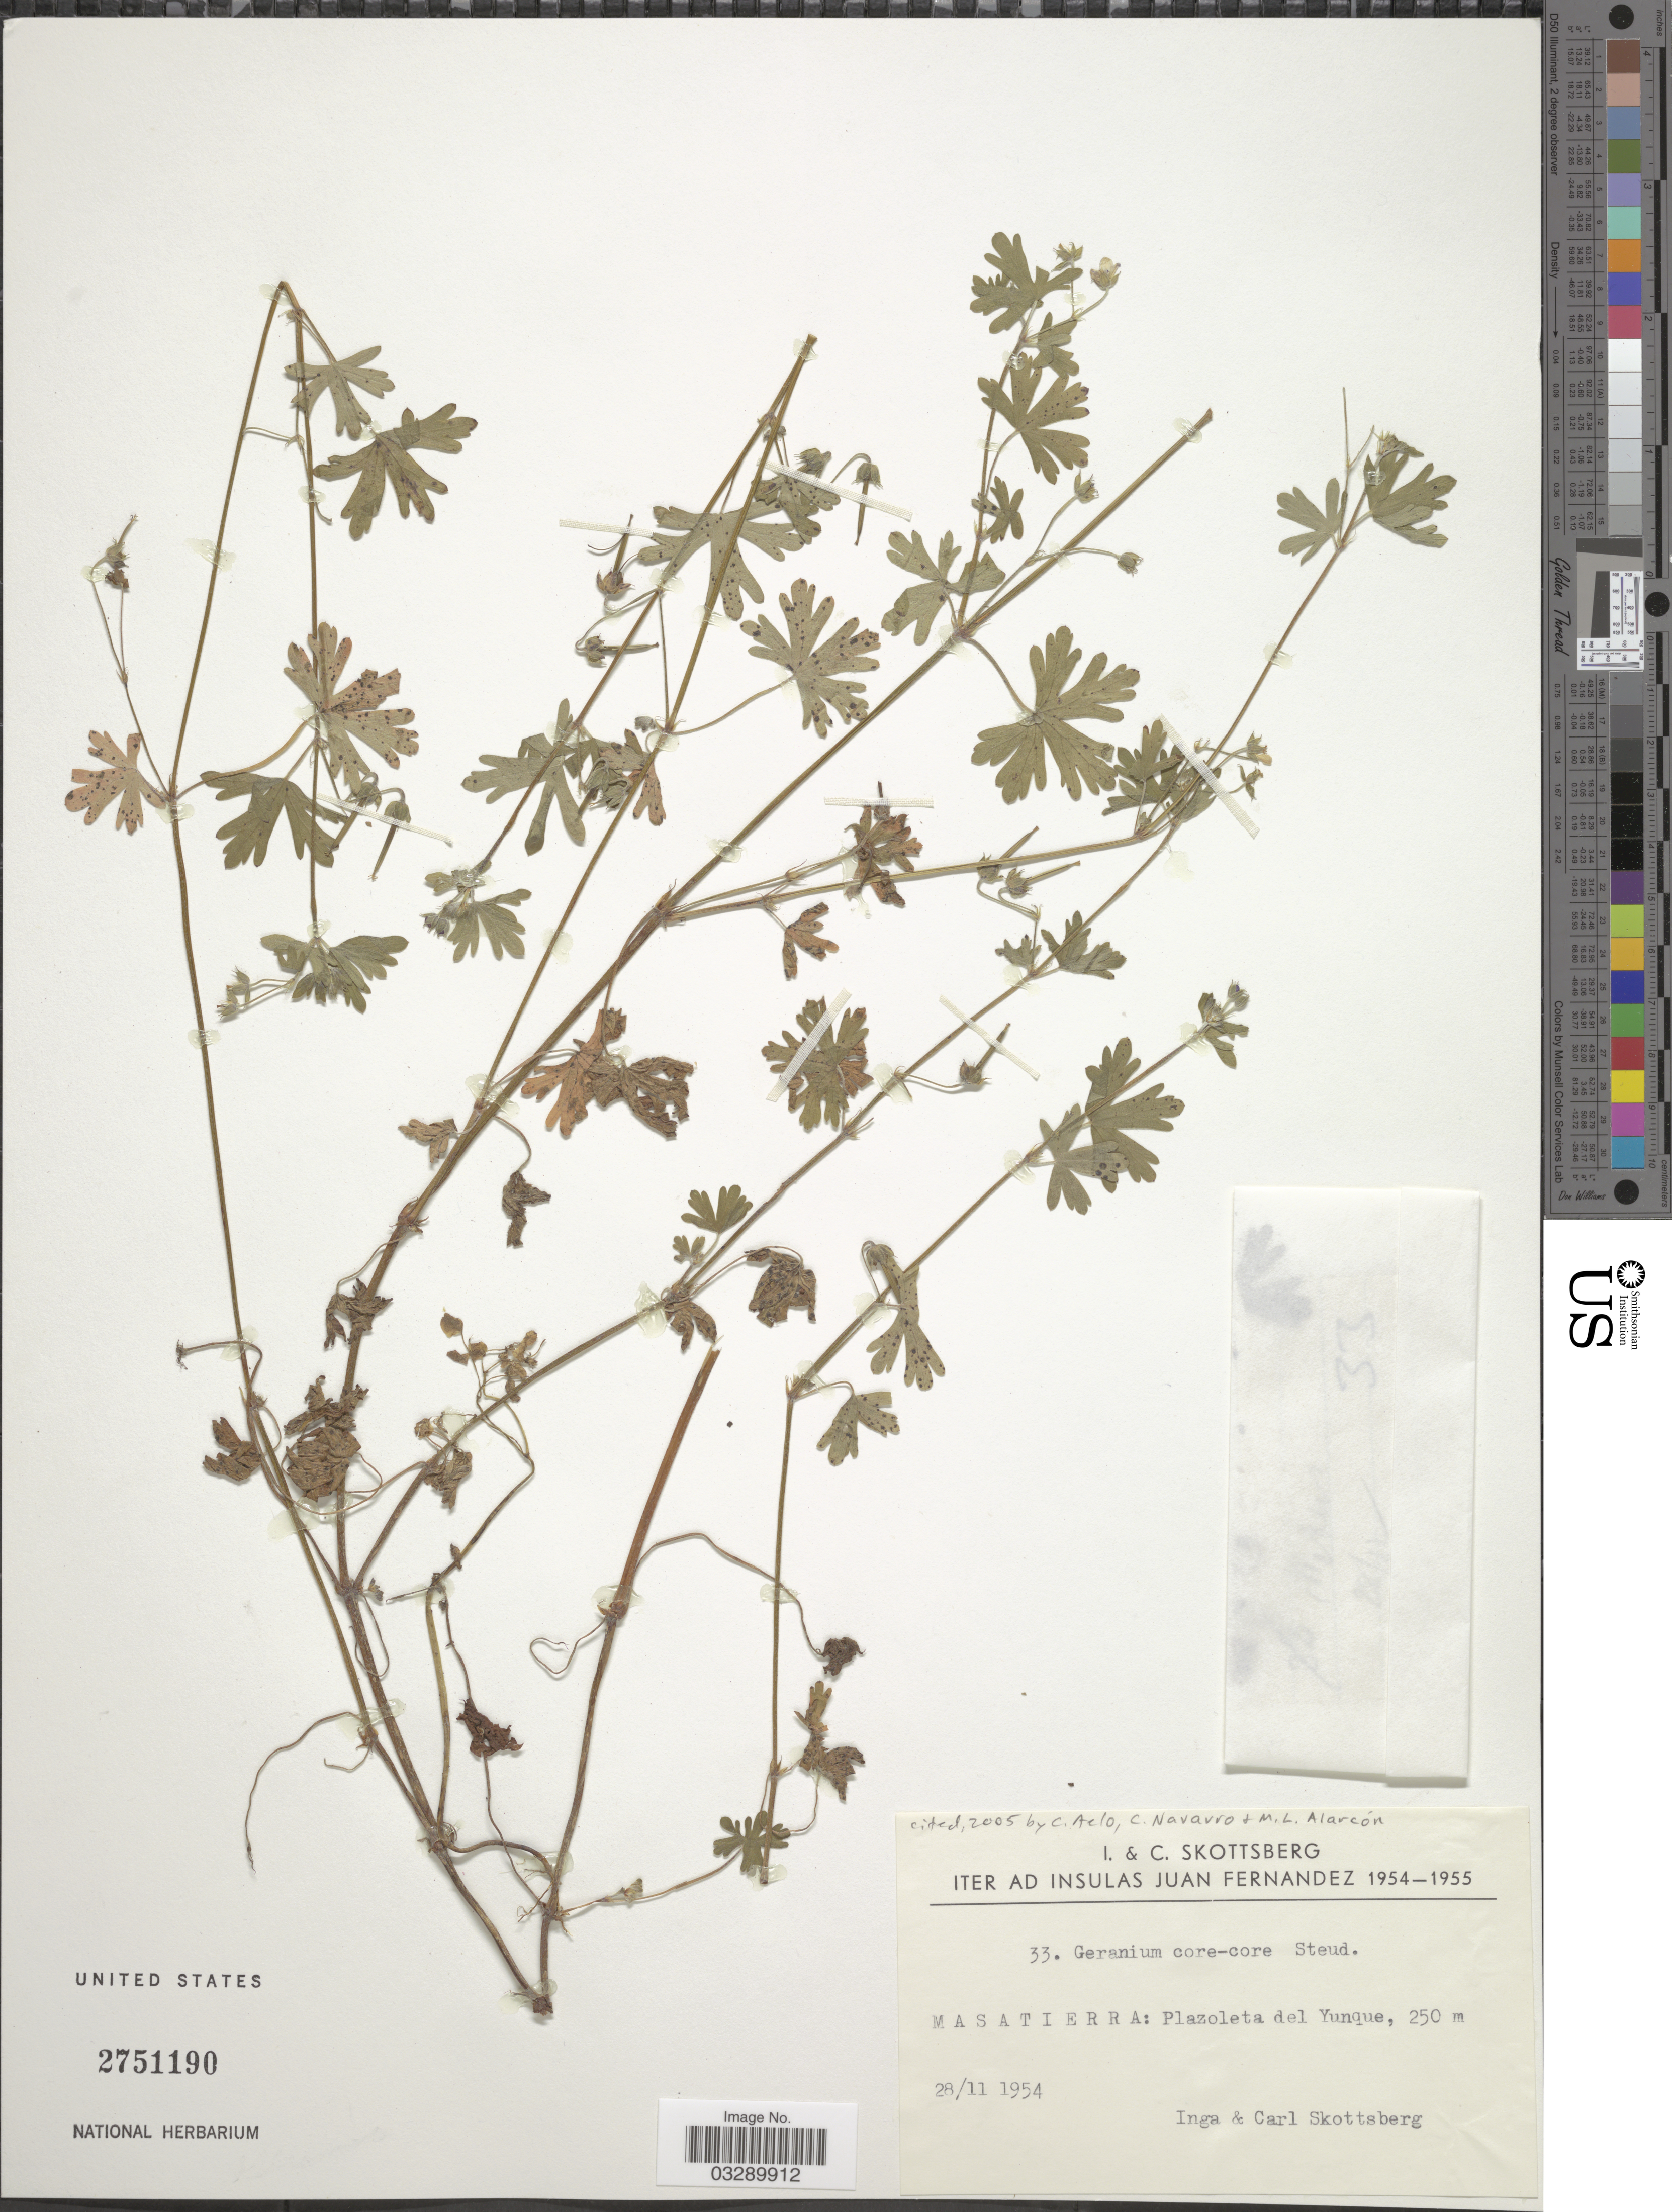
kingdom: Plantae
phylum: Tracheophyta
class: Magnoliopsida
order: Geraniales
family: Geraniaceae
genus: Geranium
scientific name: Geranium core-core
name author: Steud.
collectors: I. Skottsberg & C. Skottsberg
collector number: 33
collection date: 1954-11-28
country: Chile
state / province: Valparaíso (V)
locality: Insulas Juan Fernandez. Masatierra: Plazoleta del Yunque.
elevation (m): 250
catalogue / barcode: US 2751190